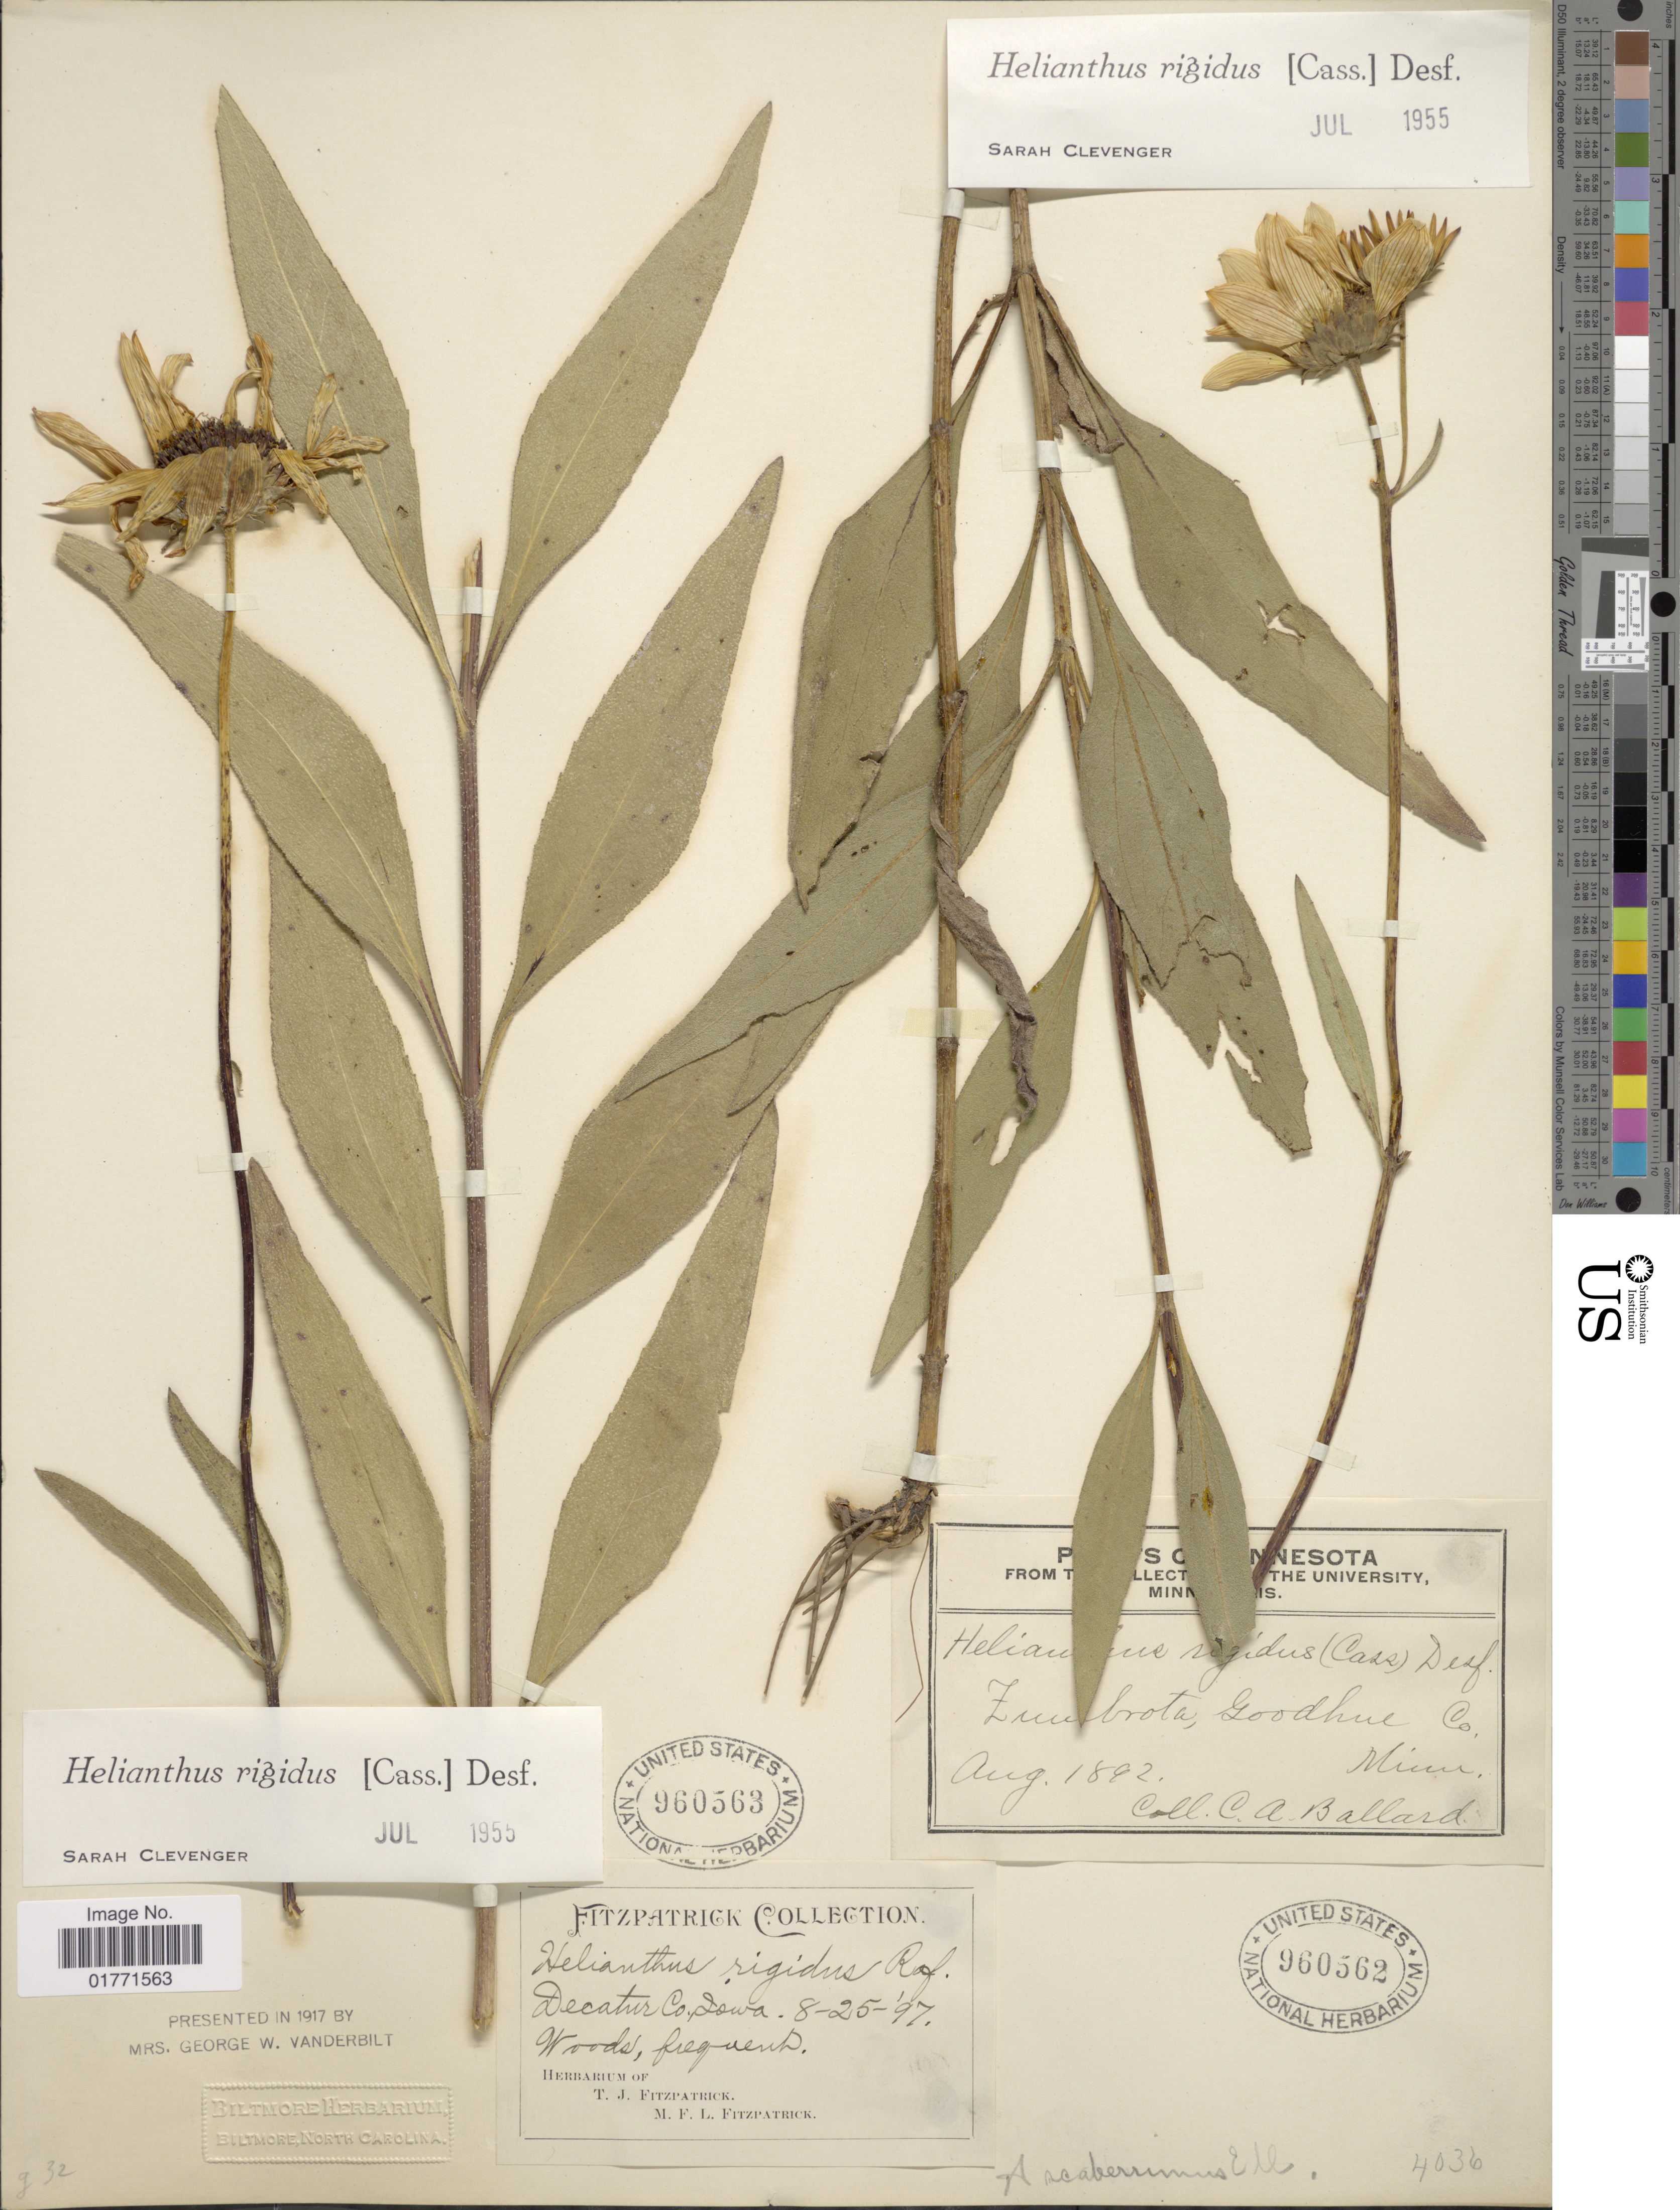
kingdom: Plantae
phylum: Tracheophyta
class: Magnoliopsida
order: Asterales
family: Asteraceae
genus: Helianthus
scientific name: Helianthus rigidus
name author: (Cass.) Desf.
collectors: C. A. Ballard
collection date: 1892-08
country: United States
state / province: Minnesota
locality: Zumbrota, Goodhue Co.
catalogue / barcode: US 960562-2